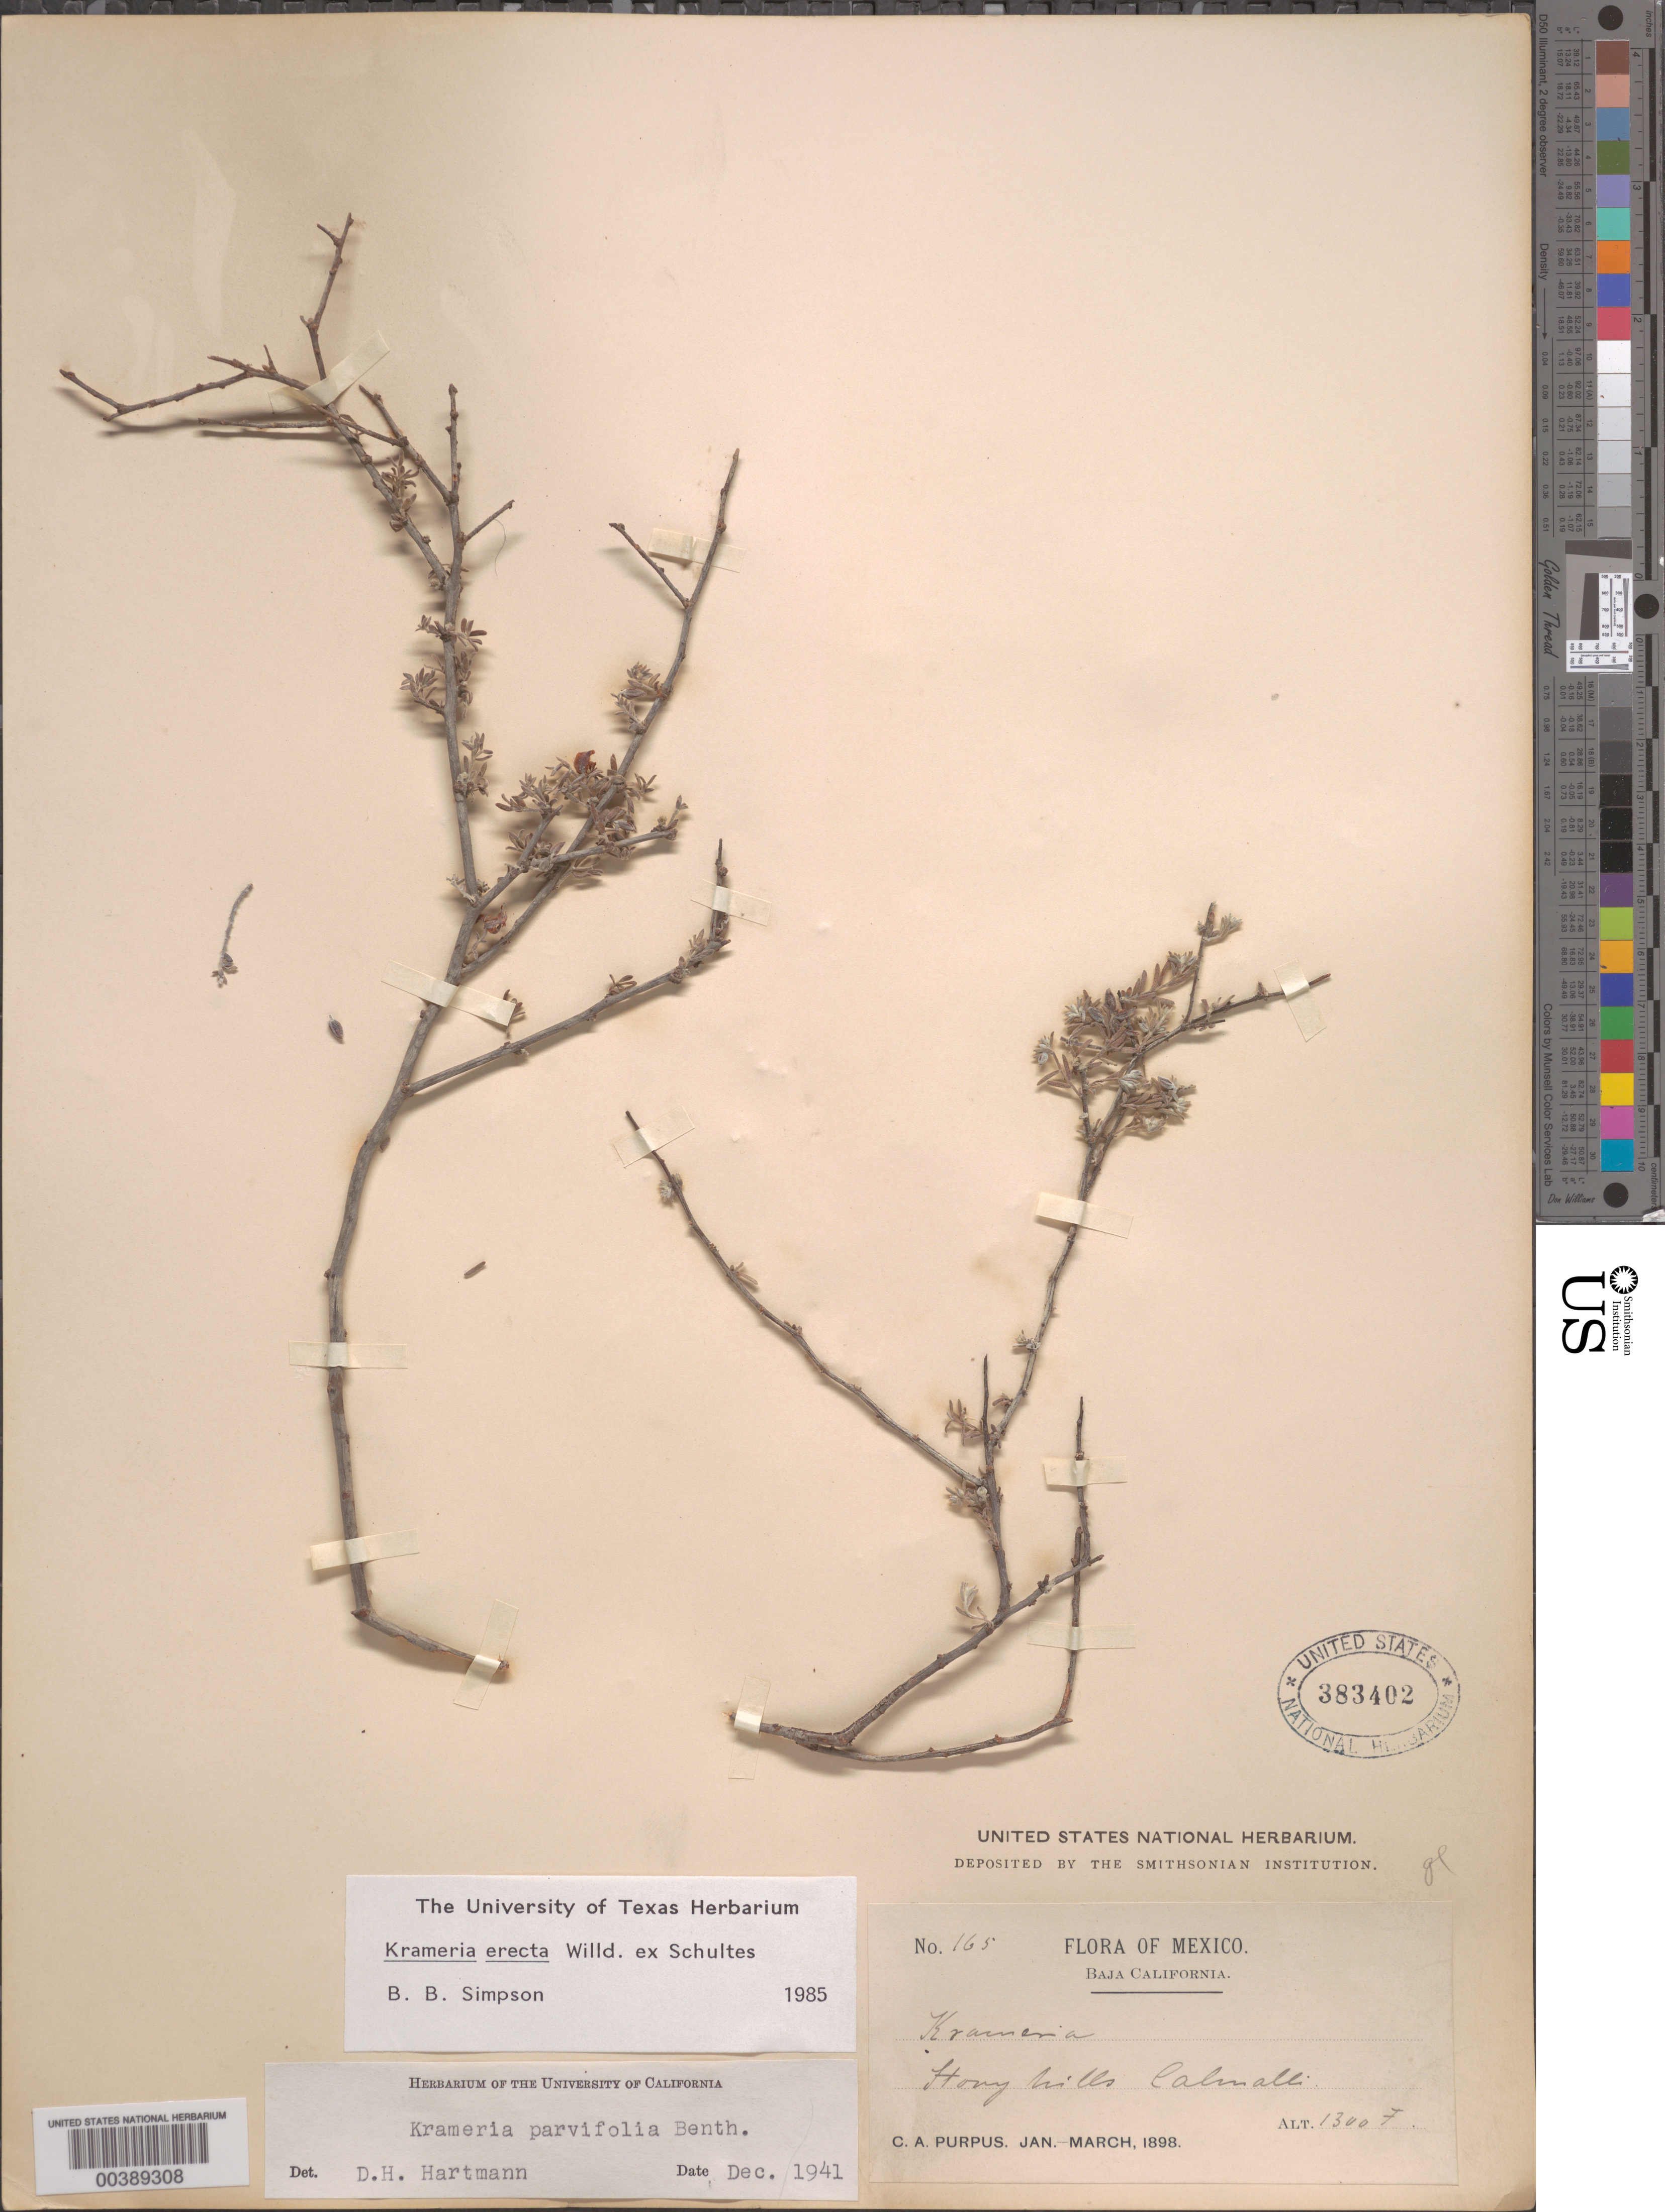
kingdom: Plantae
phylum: Tracheophyta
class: Magnoliopsida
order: Zygophyllales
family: Krameriaceae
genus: Krameria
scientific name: Krameria erecta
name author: Willd. ex Schult.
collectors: C. A. Purpus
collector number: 165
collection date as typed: Jan 1898 to -- Mar 1898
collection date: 1898-01/1898-03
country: Mexico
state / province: Baja California Norte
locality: Hovy Hills, Calmalli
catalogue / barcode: US 383402